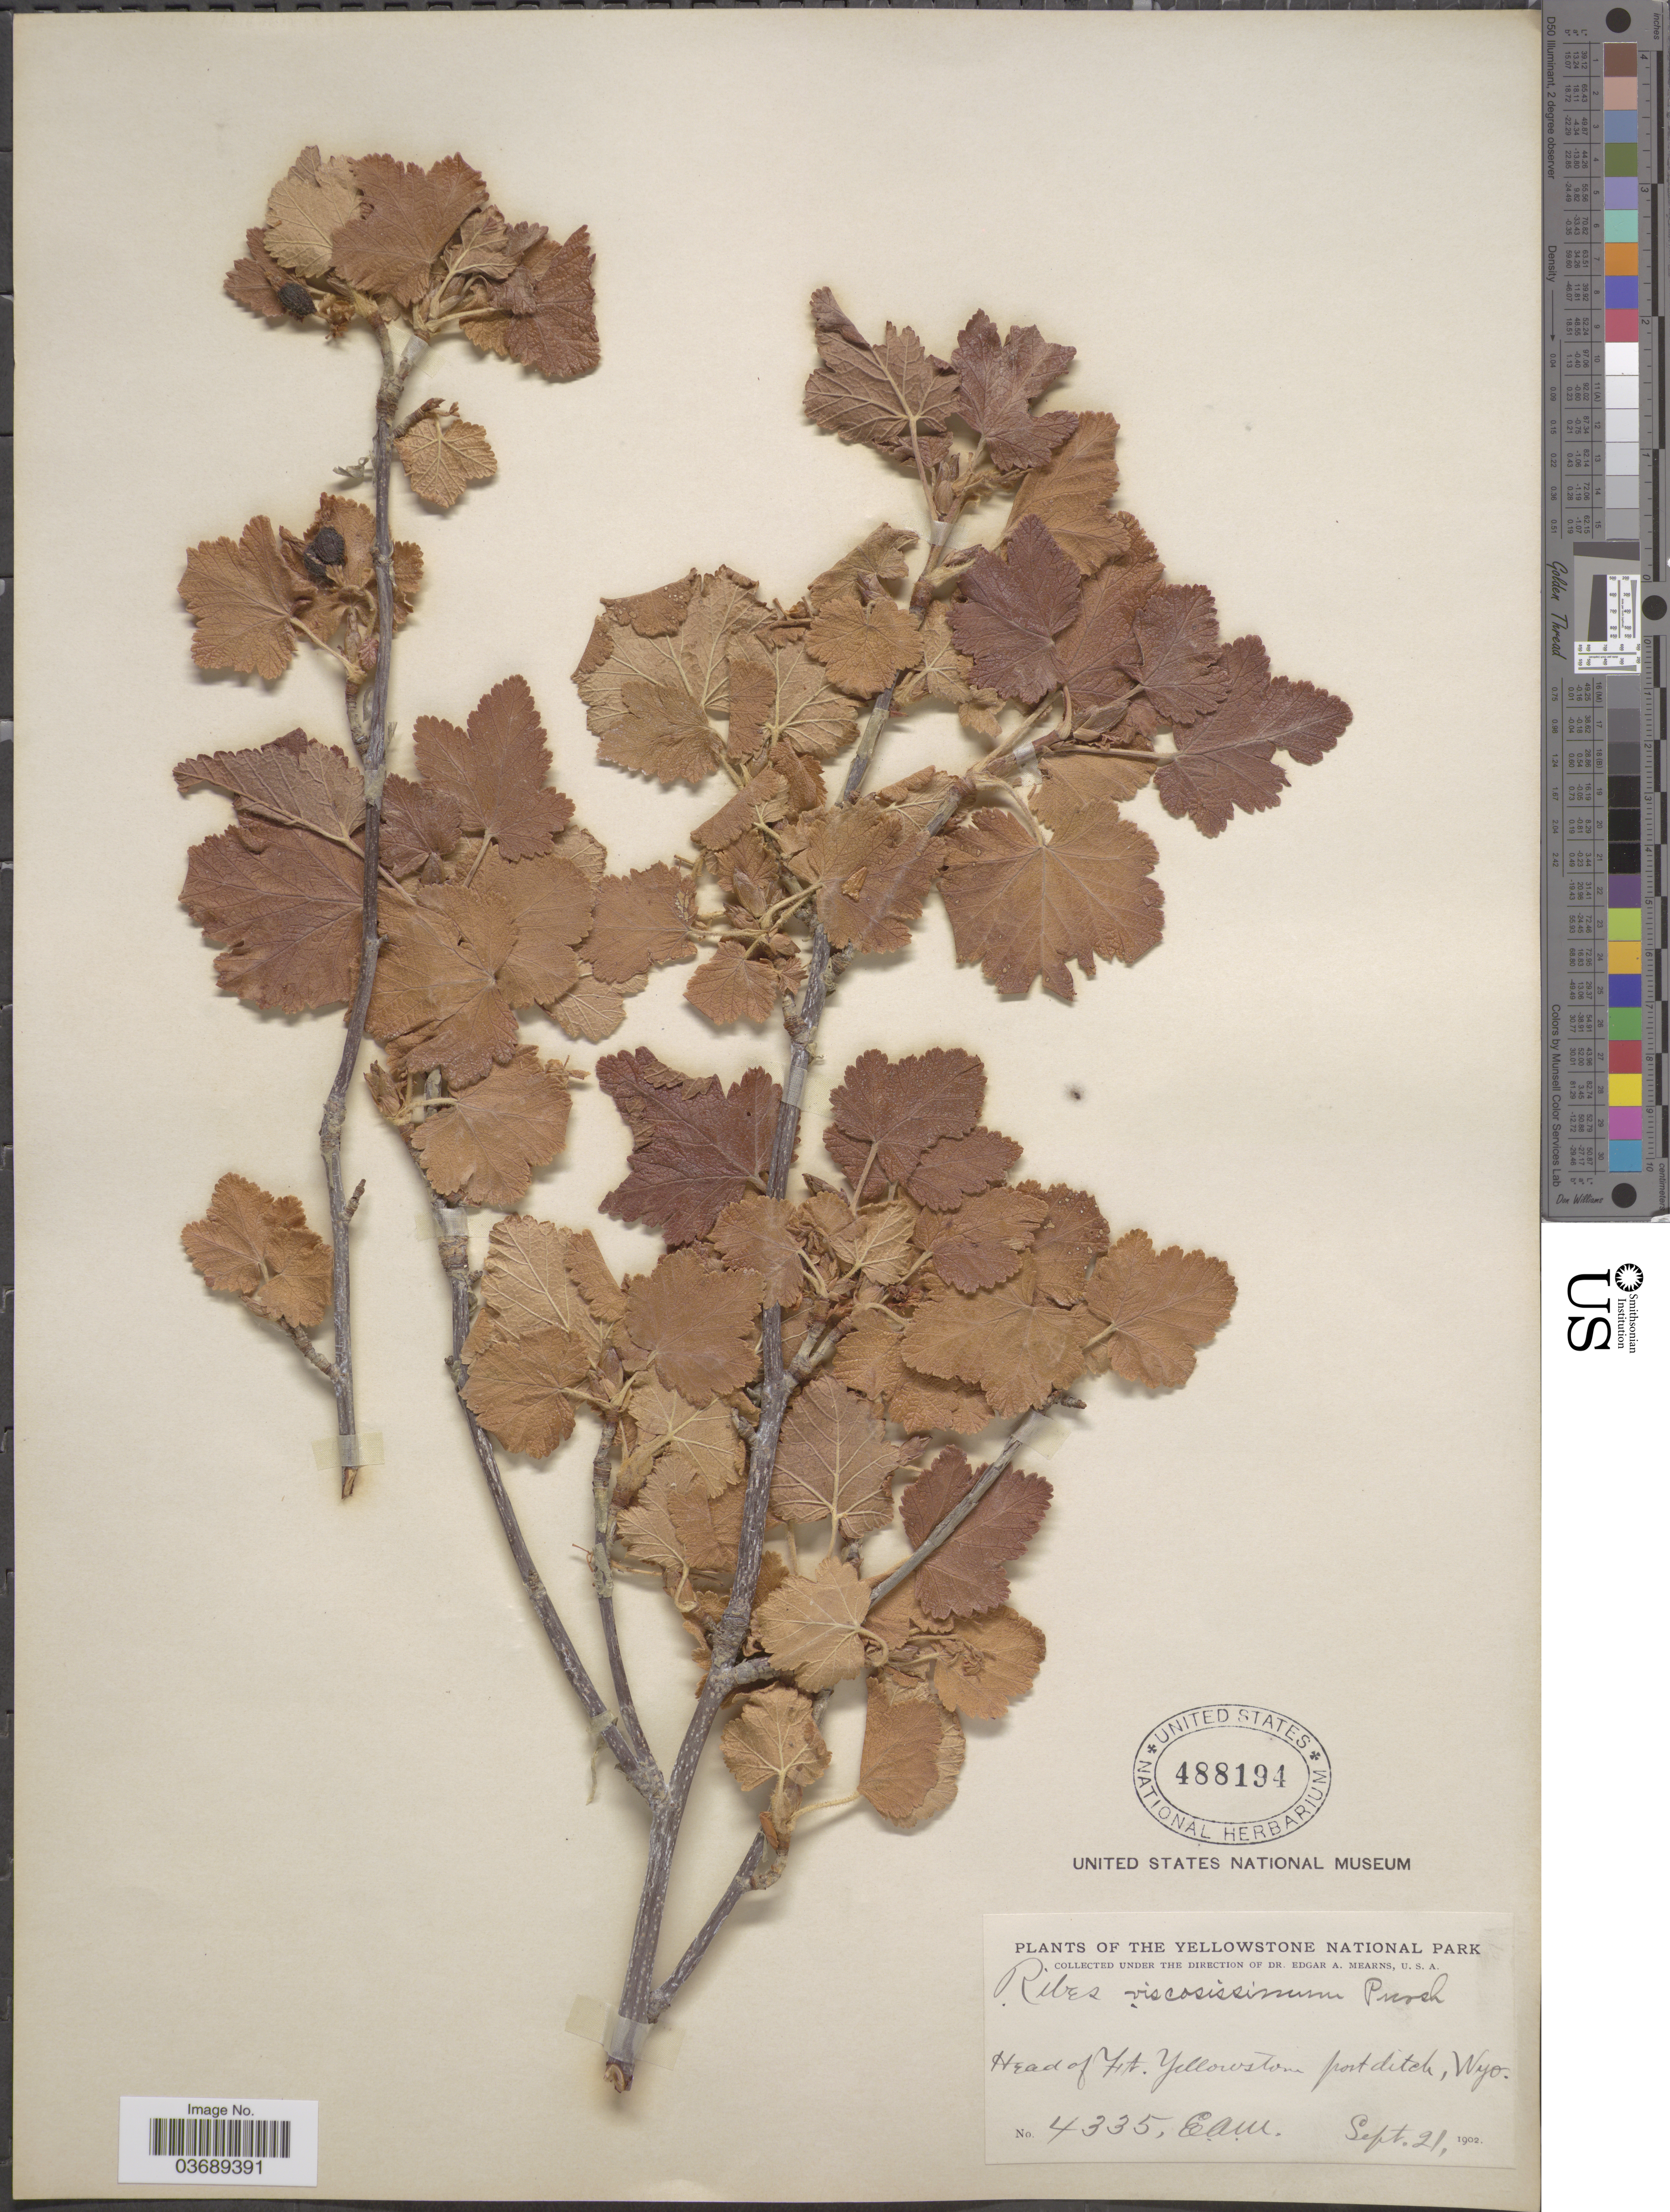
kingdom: Plantae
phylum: Tracheophyta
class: Magnoliopsida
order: Saxifragales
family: Grossulariaceae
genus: Ribes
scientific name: Ribes viscosissimum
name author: Pursh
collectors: E. A. Mearns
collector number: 4335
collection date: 1902-09-21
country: United States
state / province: Wyoming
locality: The Yellowstone National Park. Head of Ft. Yellowstone port ditch.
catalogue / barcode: US 488194